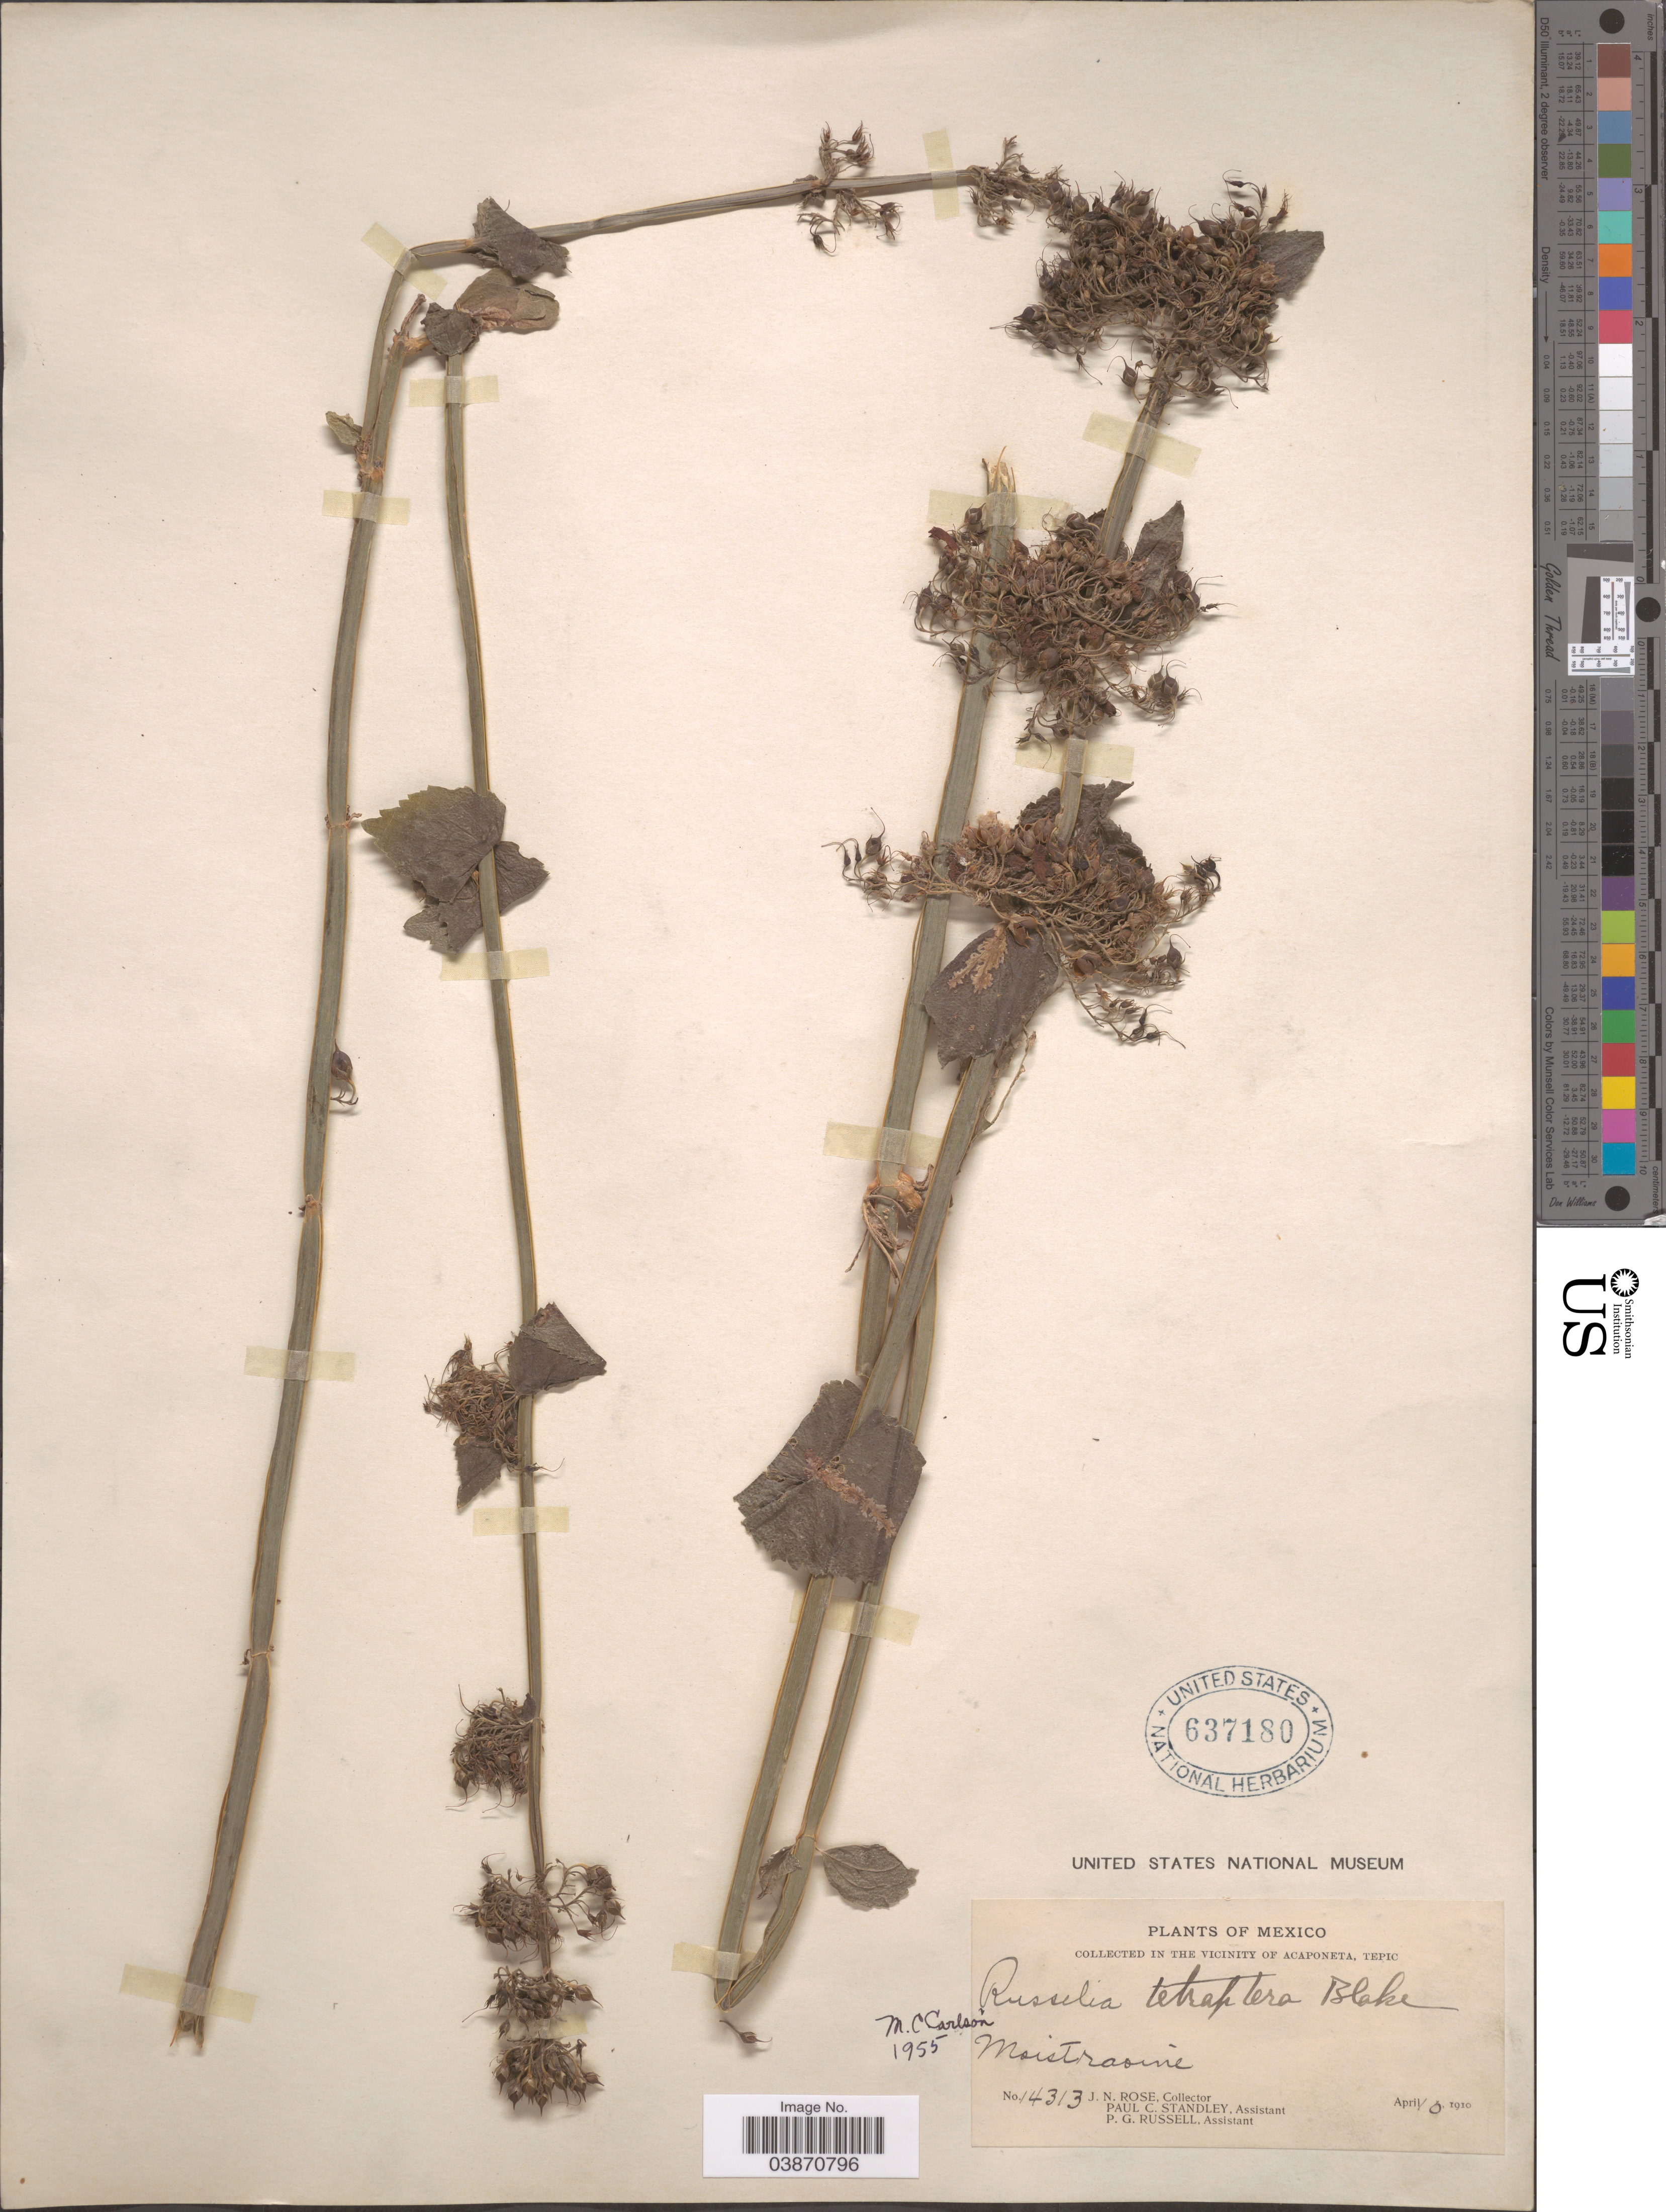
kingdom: Plantae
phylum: Tracheophyta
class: Magnoliopsida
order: Lamiales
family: Plantaginaceae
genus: Russelia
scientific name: Russelia tetraptera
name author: S.F. Blake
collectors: J. N. Rose, P. C. Standley & P. G. Russell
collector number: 1413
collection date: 1910-04-10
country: Mexico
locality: In the vicinity of Acaponeta, Tepic.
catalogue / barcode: US 637180